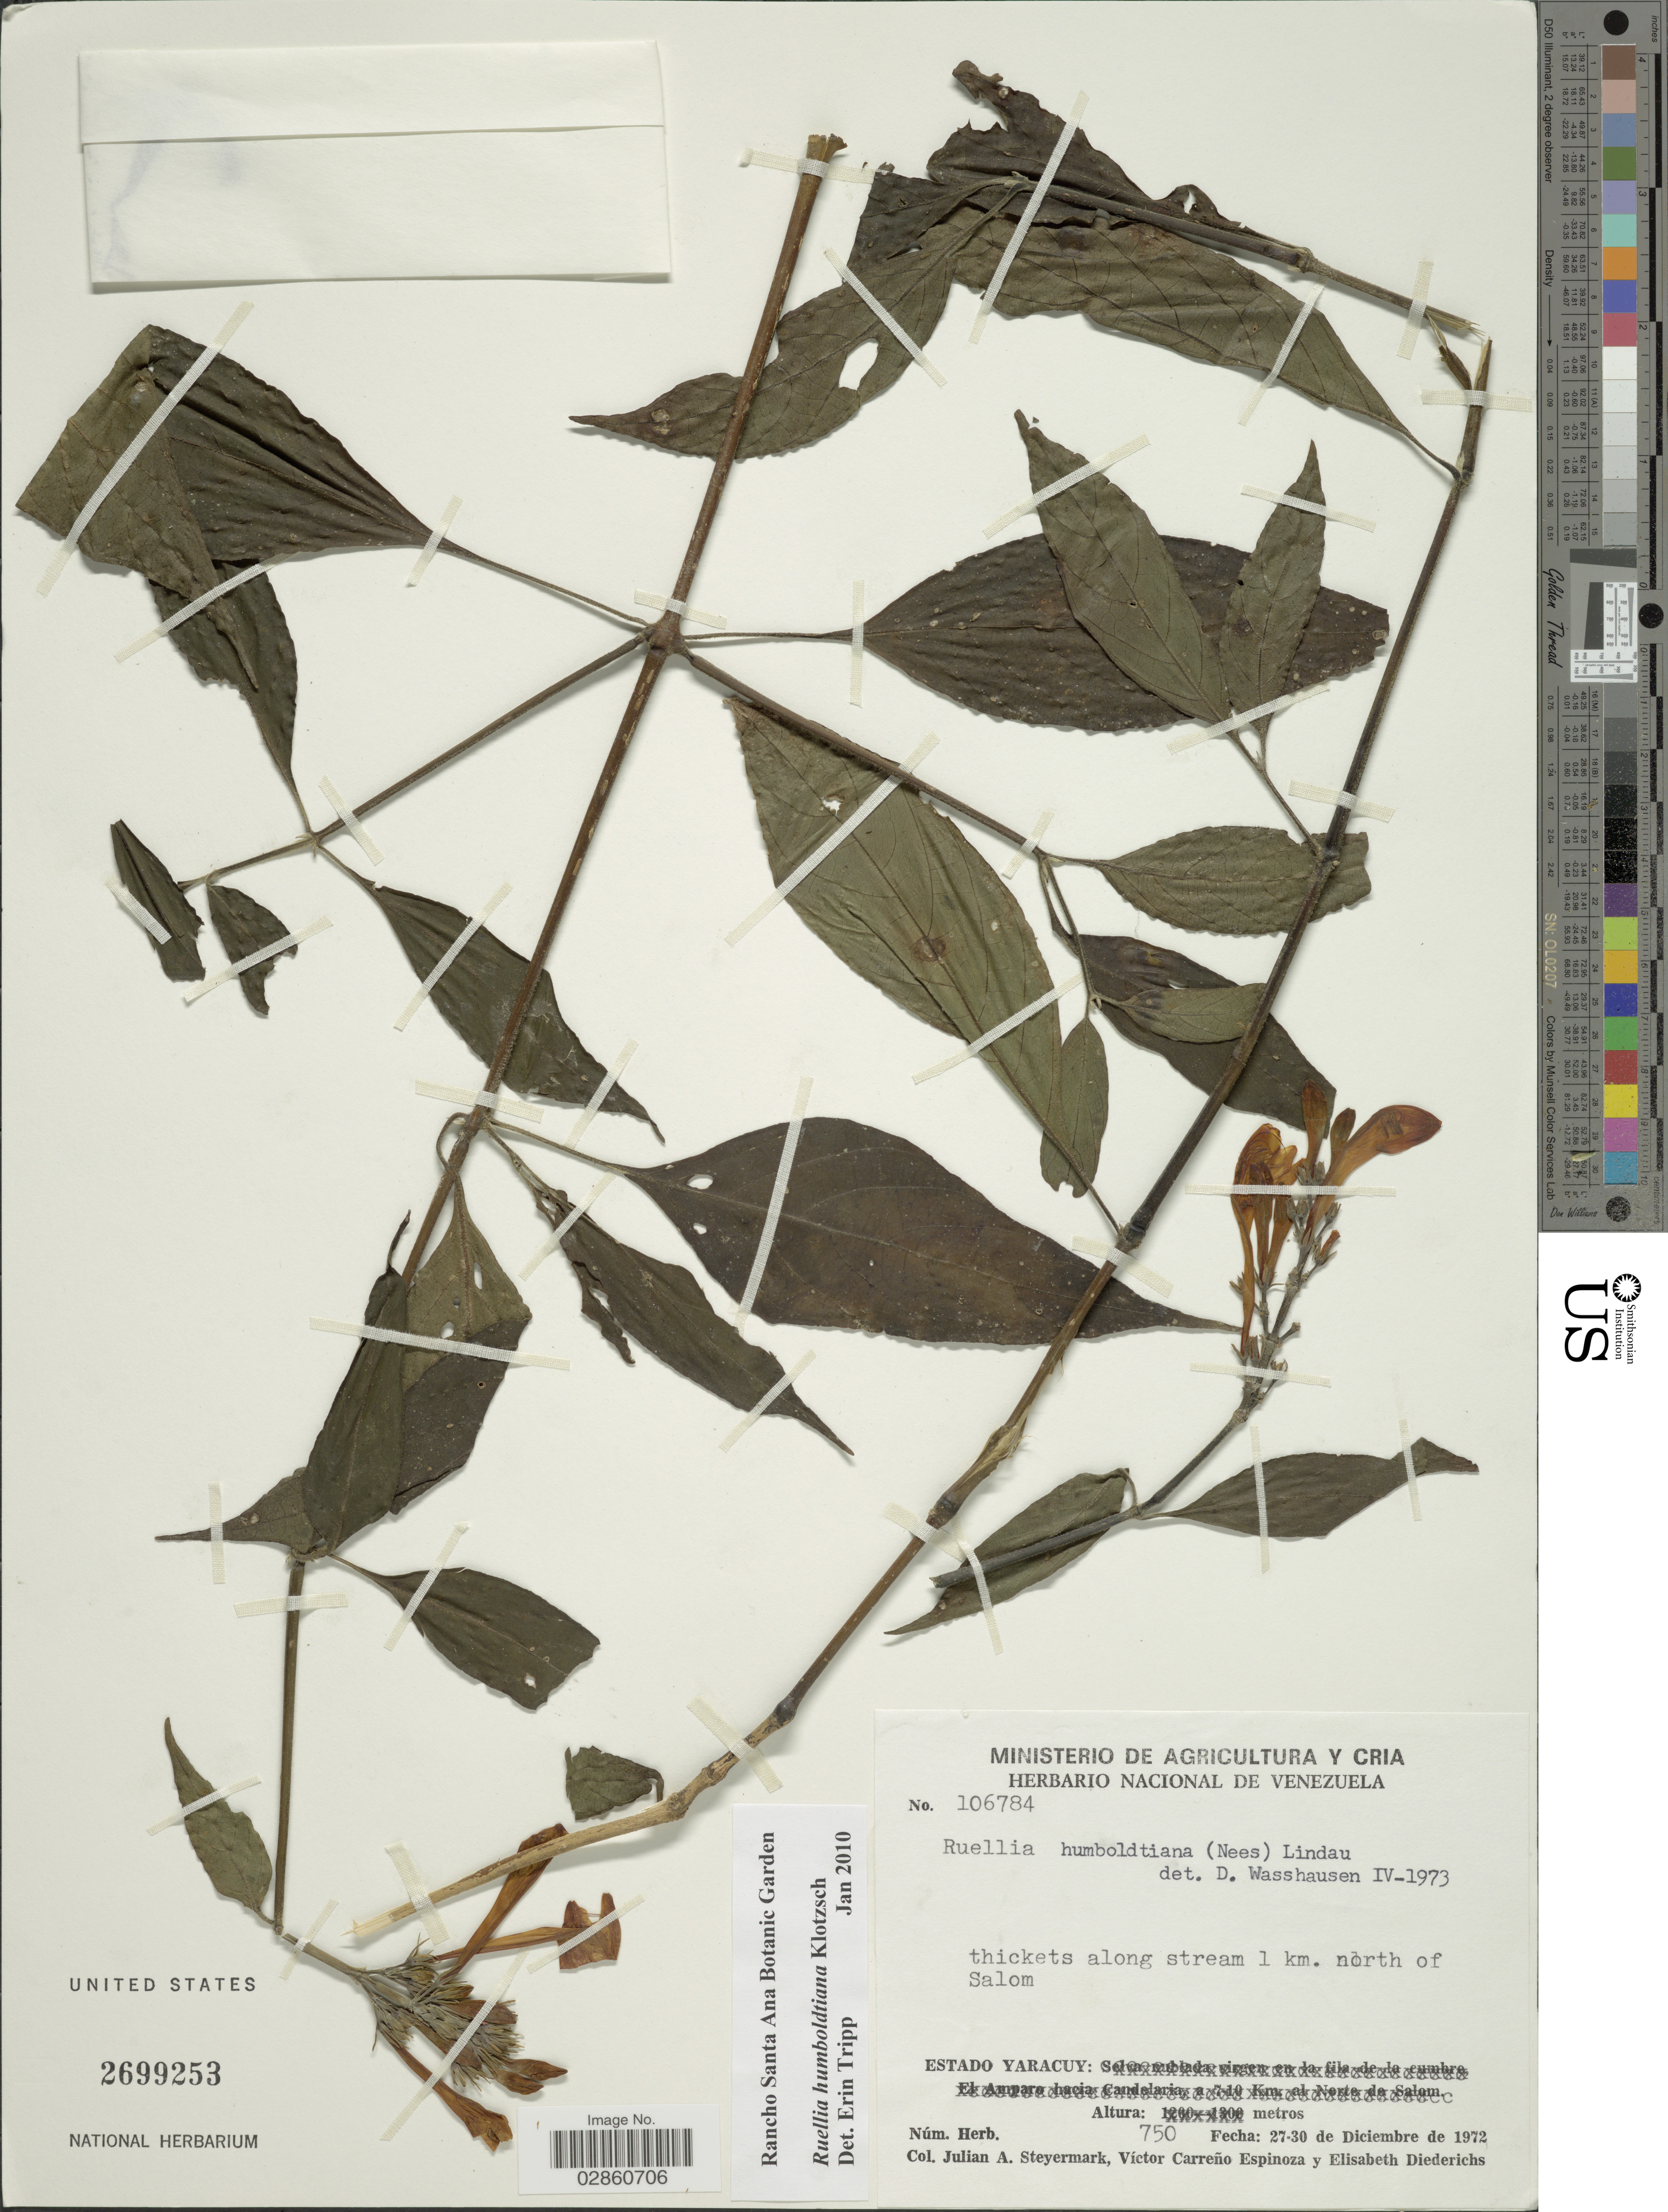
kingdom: Plantae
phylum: Tracheophyta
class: Magnoliopsida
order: Lamiales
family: Acanthaceae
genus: Ruellia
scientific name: Ruellia humboldtiana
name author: (Nees) Lindau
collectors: J. Steyermark, V. Carreño E. & E. Diederichs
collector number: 106784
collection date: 1972-12-27/1972-12-30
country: Venezuela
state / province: Yaracuy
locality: Thickets along stream 1 km. north of Salom. Estado Yaracuy.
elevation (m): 750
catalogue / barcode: US 2699253